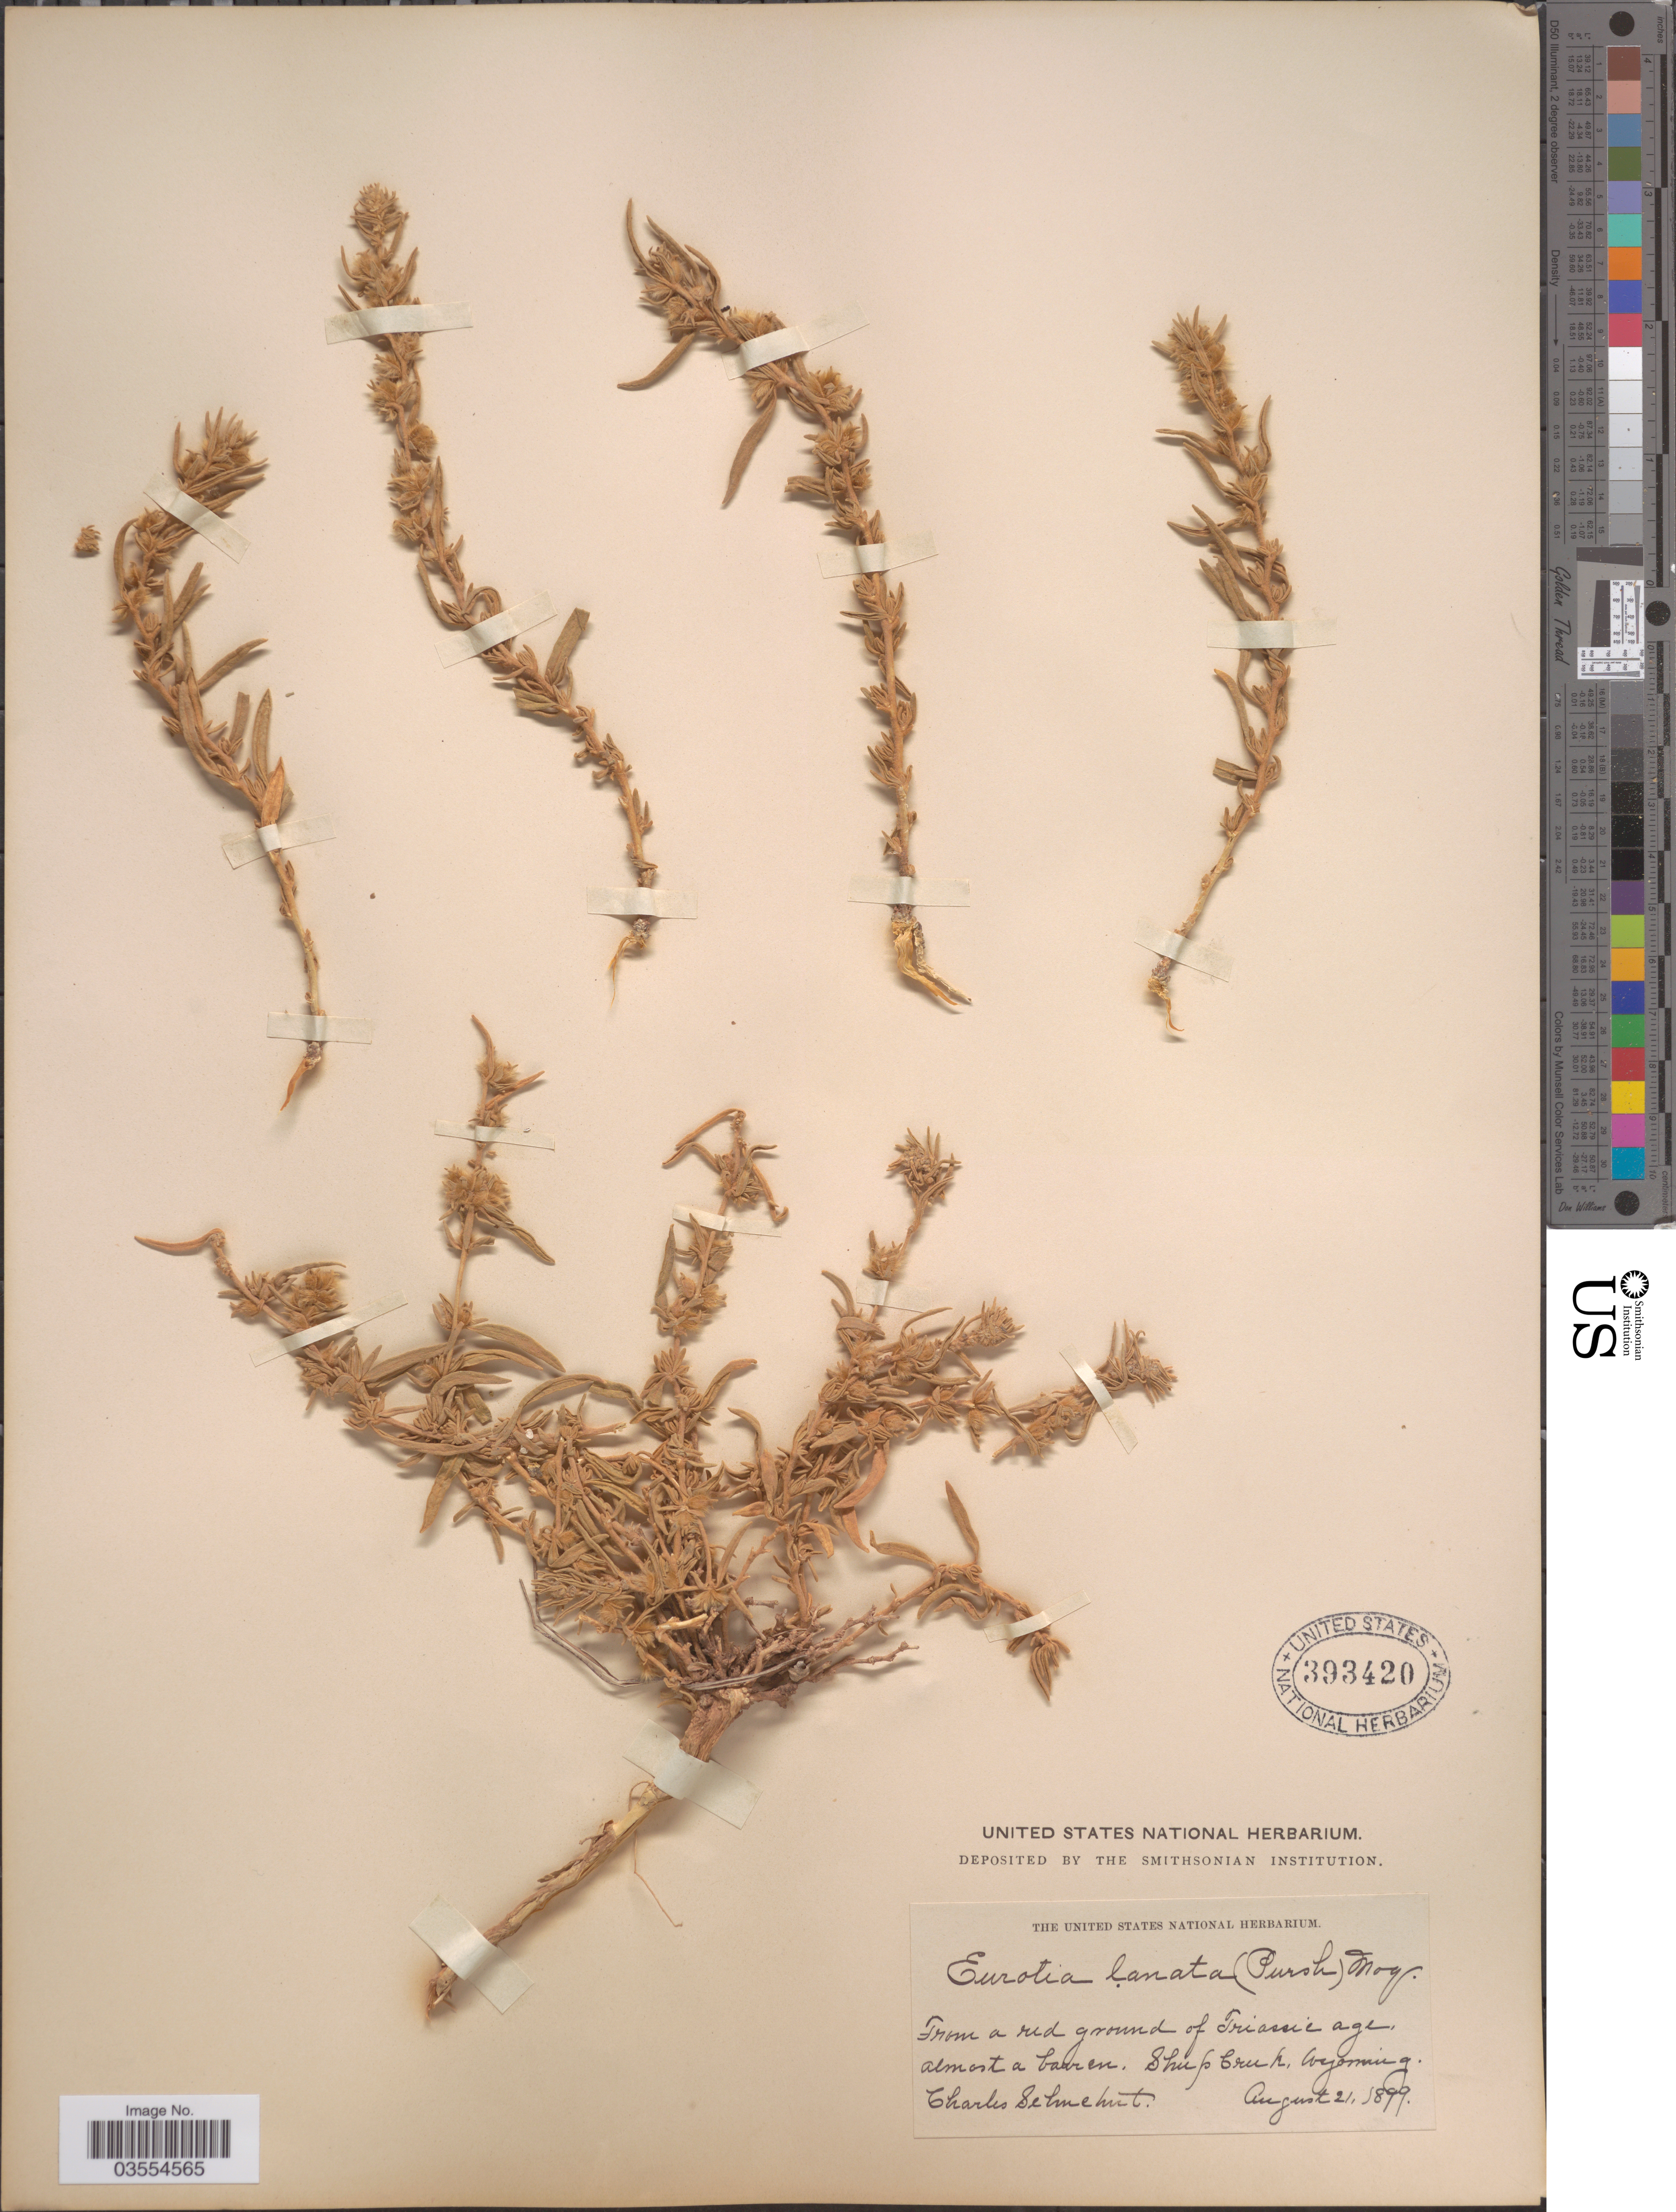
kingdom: Plantae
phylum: Tracheophyta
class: Magnoliopsida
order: Caryophyllales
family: Amaranthaceae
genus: Krascheninnikovia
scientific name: Krascheninnikovia lanata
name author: (Pursh) A. Meeuse & A.Smit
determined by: U.S. National Herbarium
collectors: C. Schuchert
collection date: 1899-08-21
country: United States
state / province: Wyoming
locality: From a red ground of Triassic age, almost a barren. [unsure placement] Sheep Creek.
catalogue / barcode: US 393420